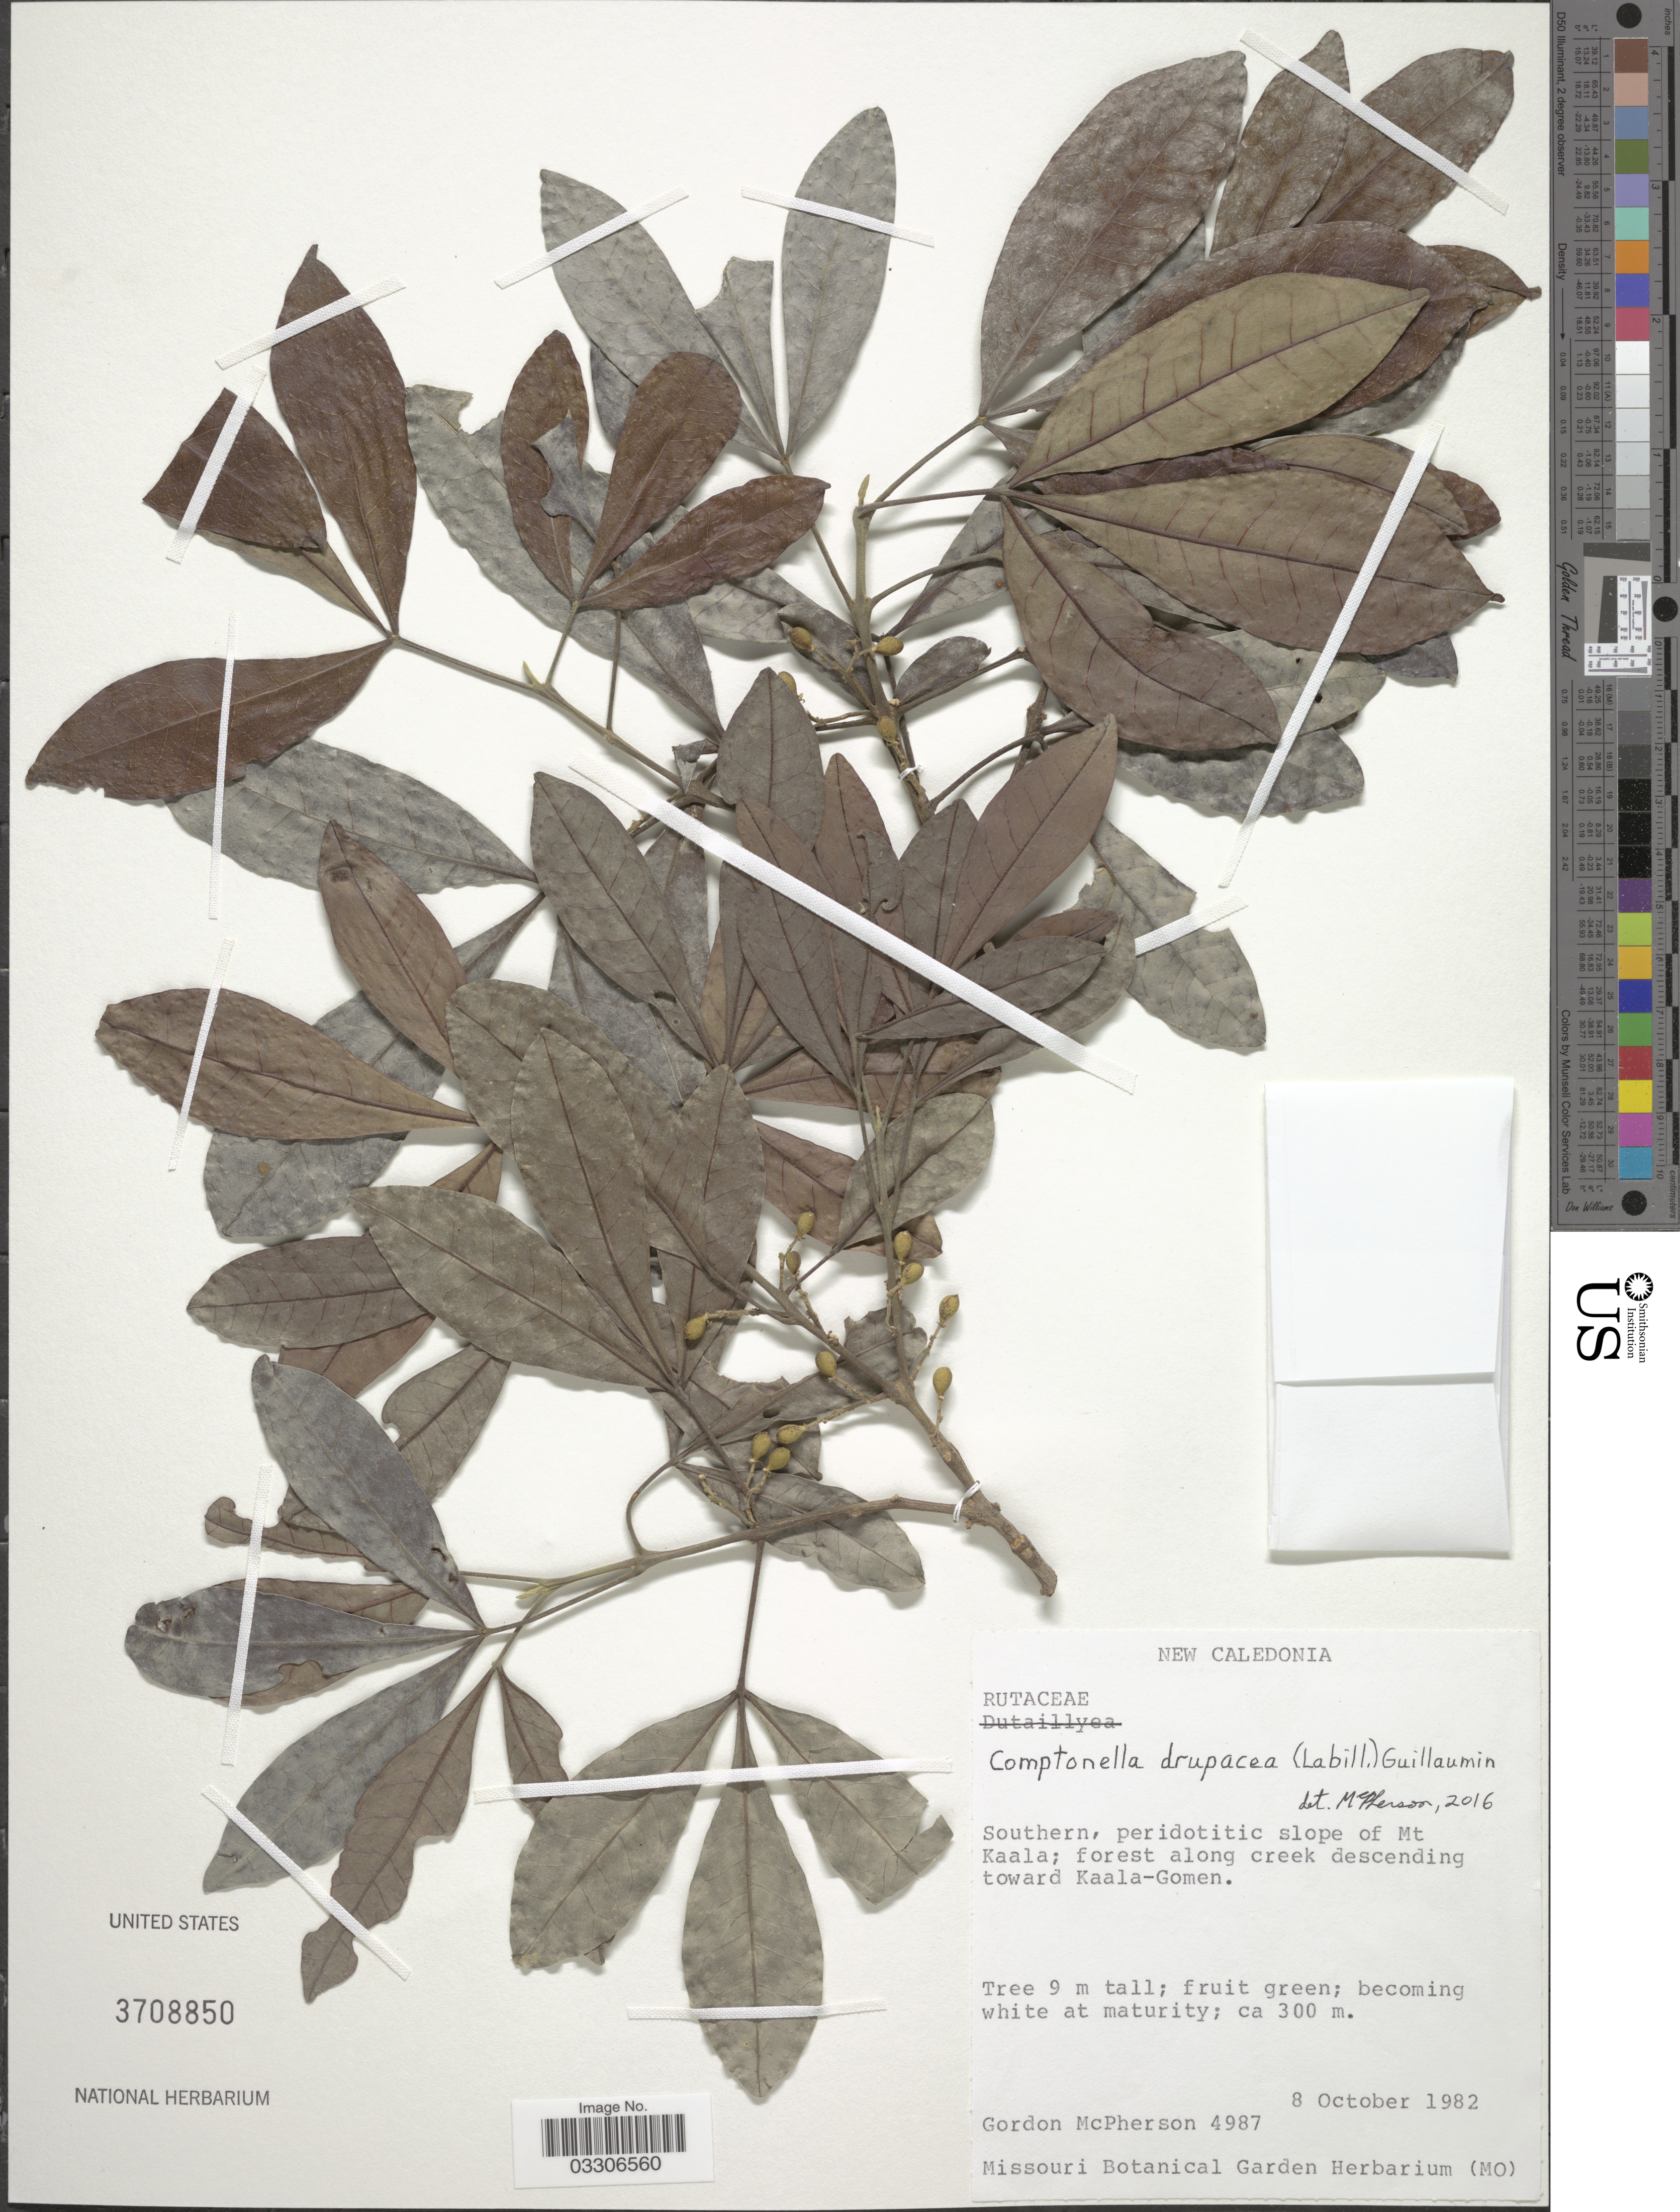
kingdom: Plantae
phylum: Tracheophyta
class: Magnoliopsida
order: Sapindales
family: Rutaceae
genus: Comptonella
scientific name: Comptonella drupacea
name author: (Labill.) Guillaumin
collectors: G. D. McPherson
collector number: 4987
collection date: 1982-10-08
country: New Caledonia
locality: Southern, peridotitic slope of Mt Kaala; forest along creek descending toward Kaala-Gomen.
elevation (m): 300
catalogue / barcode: US 3708850